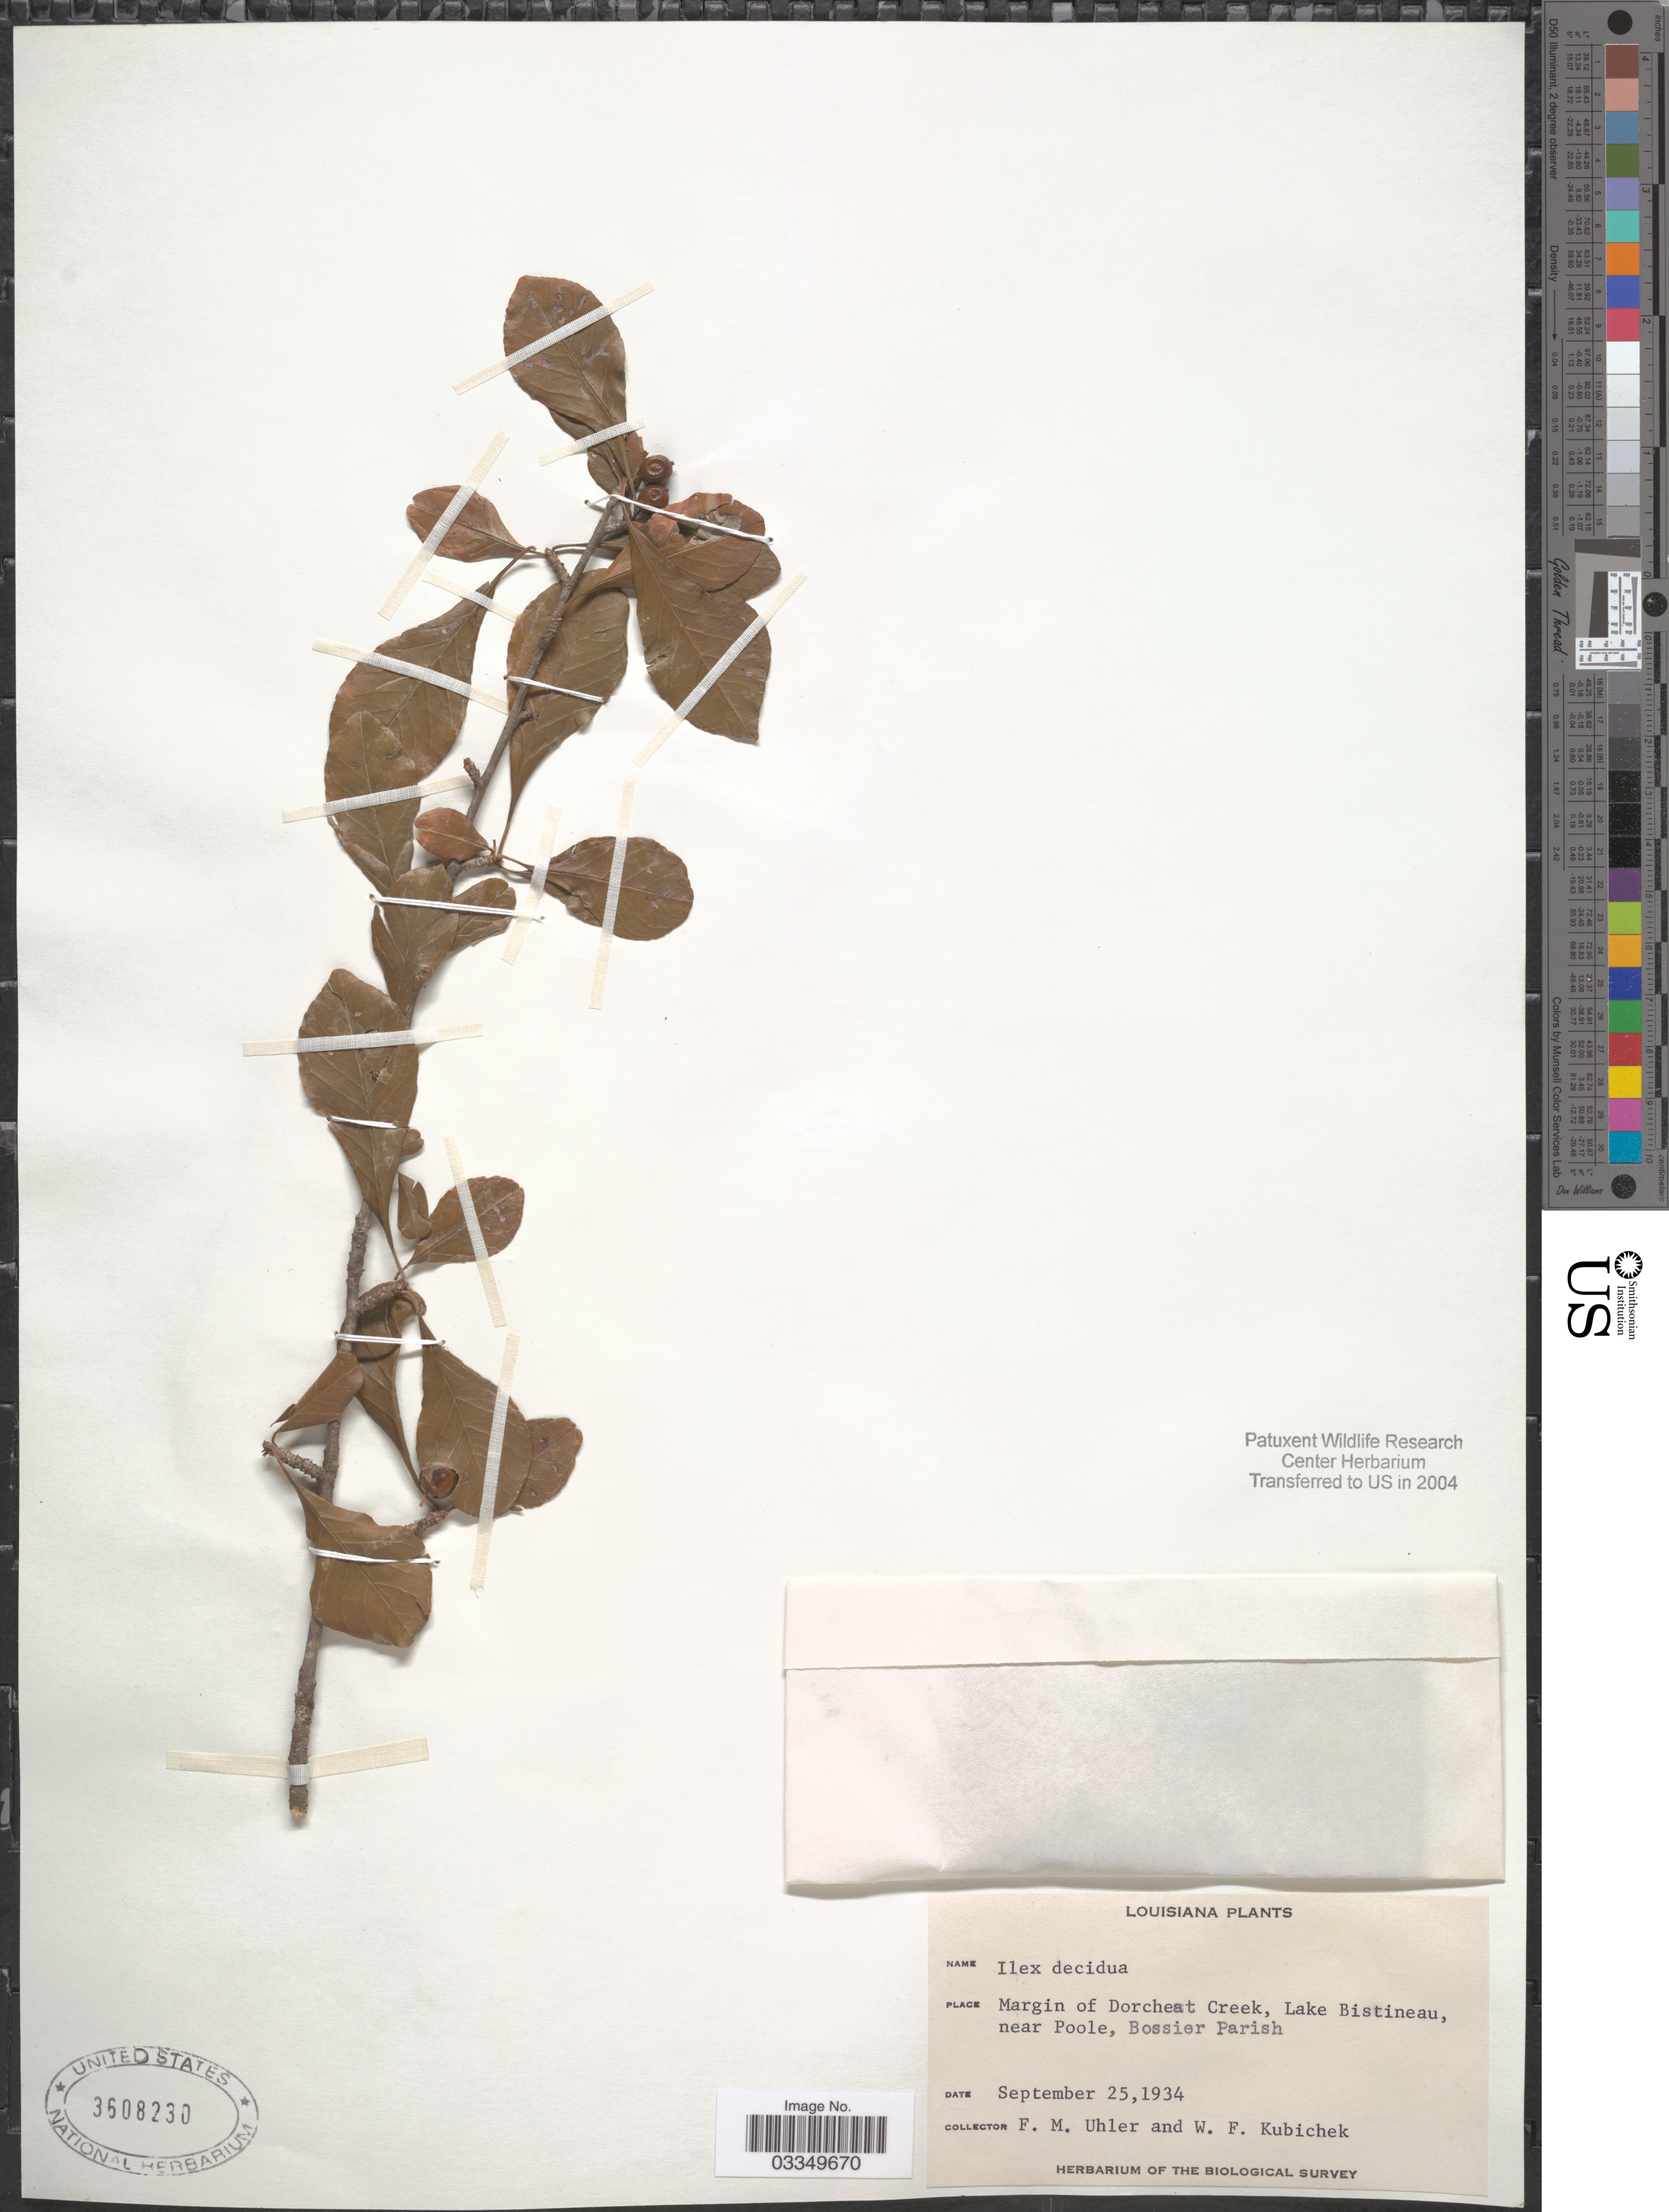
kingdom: Plantae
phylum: Tracheophyta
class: Magnoliopsida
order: Aquifoliales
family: Aquifoliaceae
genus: Ilex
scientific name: Ilex decidua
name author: Walter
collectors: F. M. Uhler & W. Kubichek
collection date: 1934-09-25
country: United States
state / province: Louisiana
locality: Margin of Dorcheat Creek, Lake Bistineau, near Poole, Bossier Parish.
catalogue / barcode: US 3608230